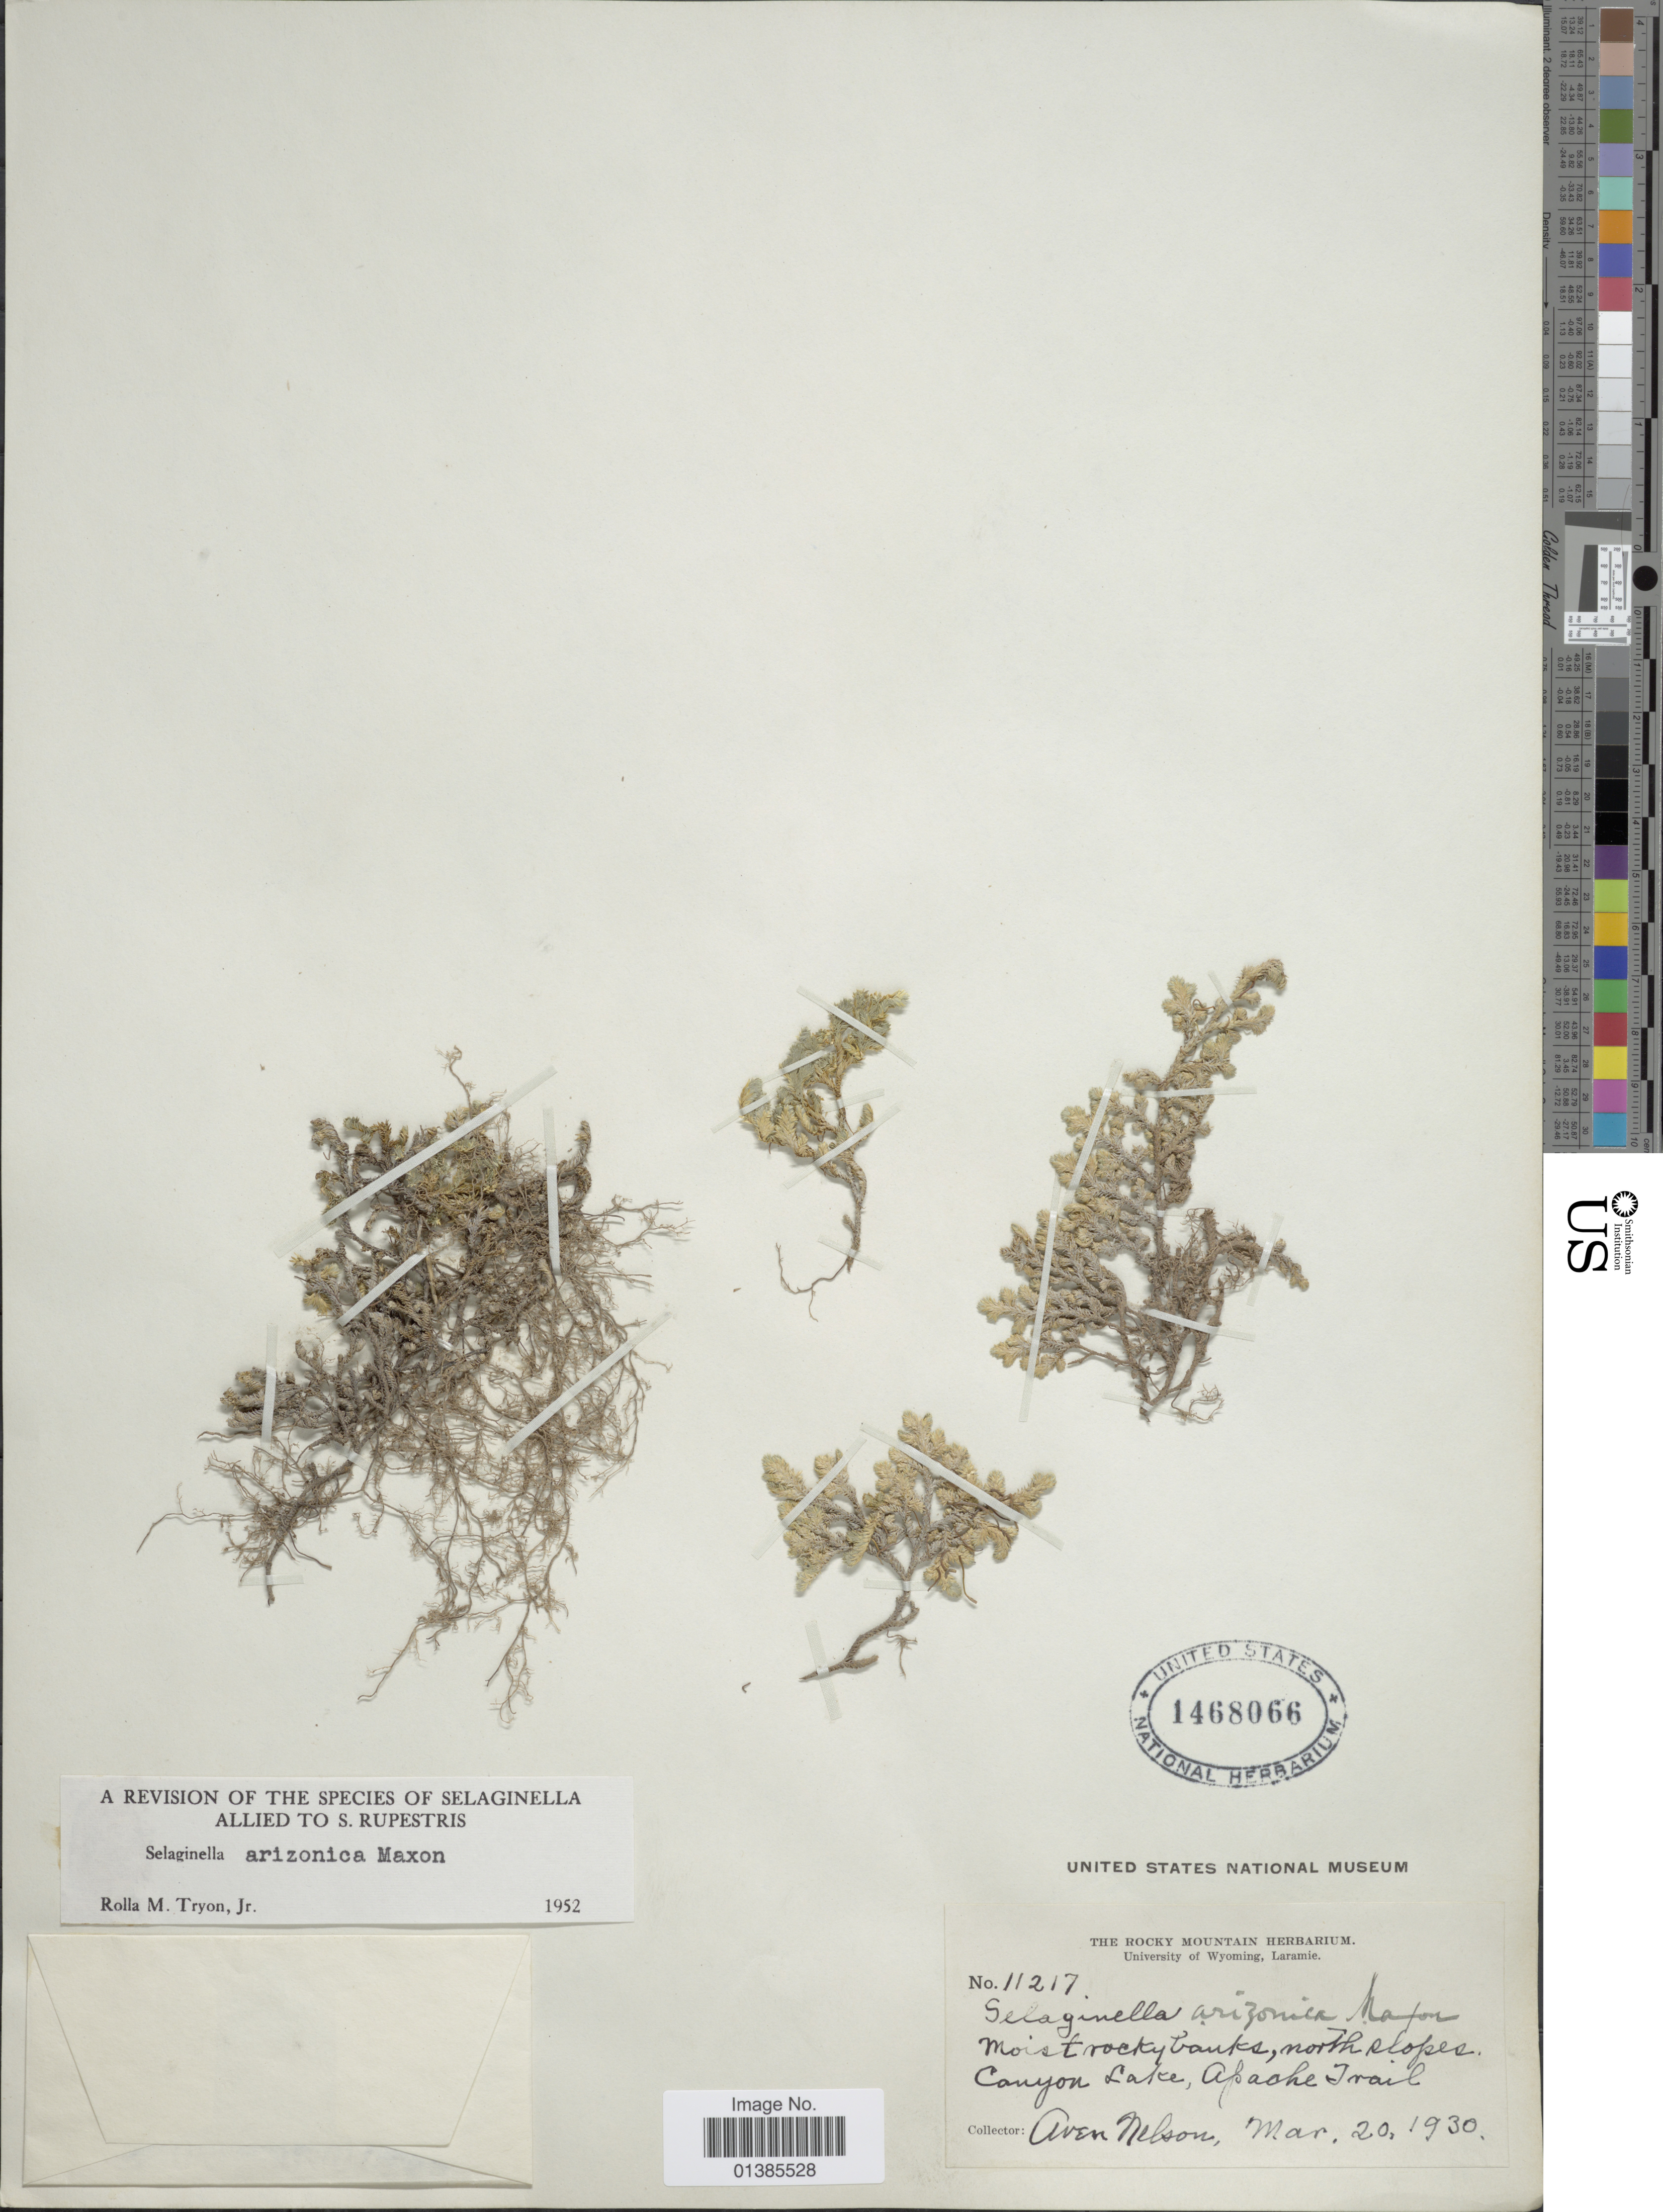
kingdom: Plantae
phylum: Tracheophyta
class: Lycopodiopsida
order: Selaginellales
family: Selaginellaceae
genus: Selaginella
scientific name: Selaginella arizonica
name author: Maxon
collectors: A. Nelson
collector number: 11217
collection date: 1930-03-20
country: United States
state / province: Wyoming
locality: Laramie. Canyon Lake, Apache Trail.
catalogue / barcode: US 1468066